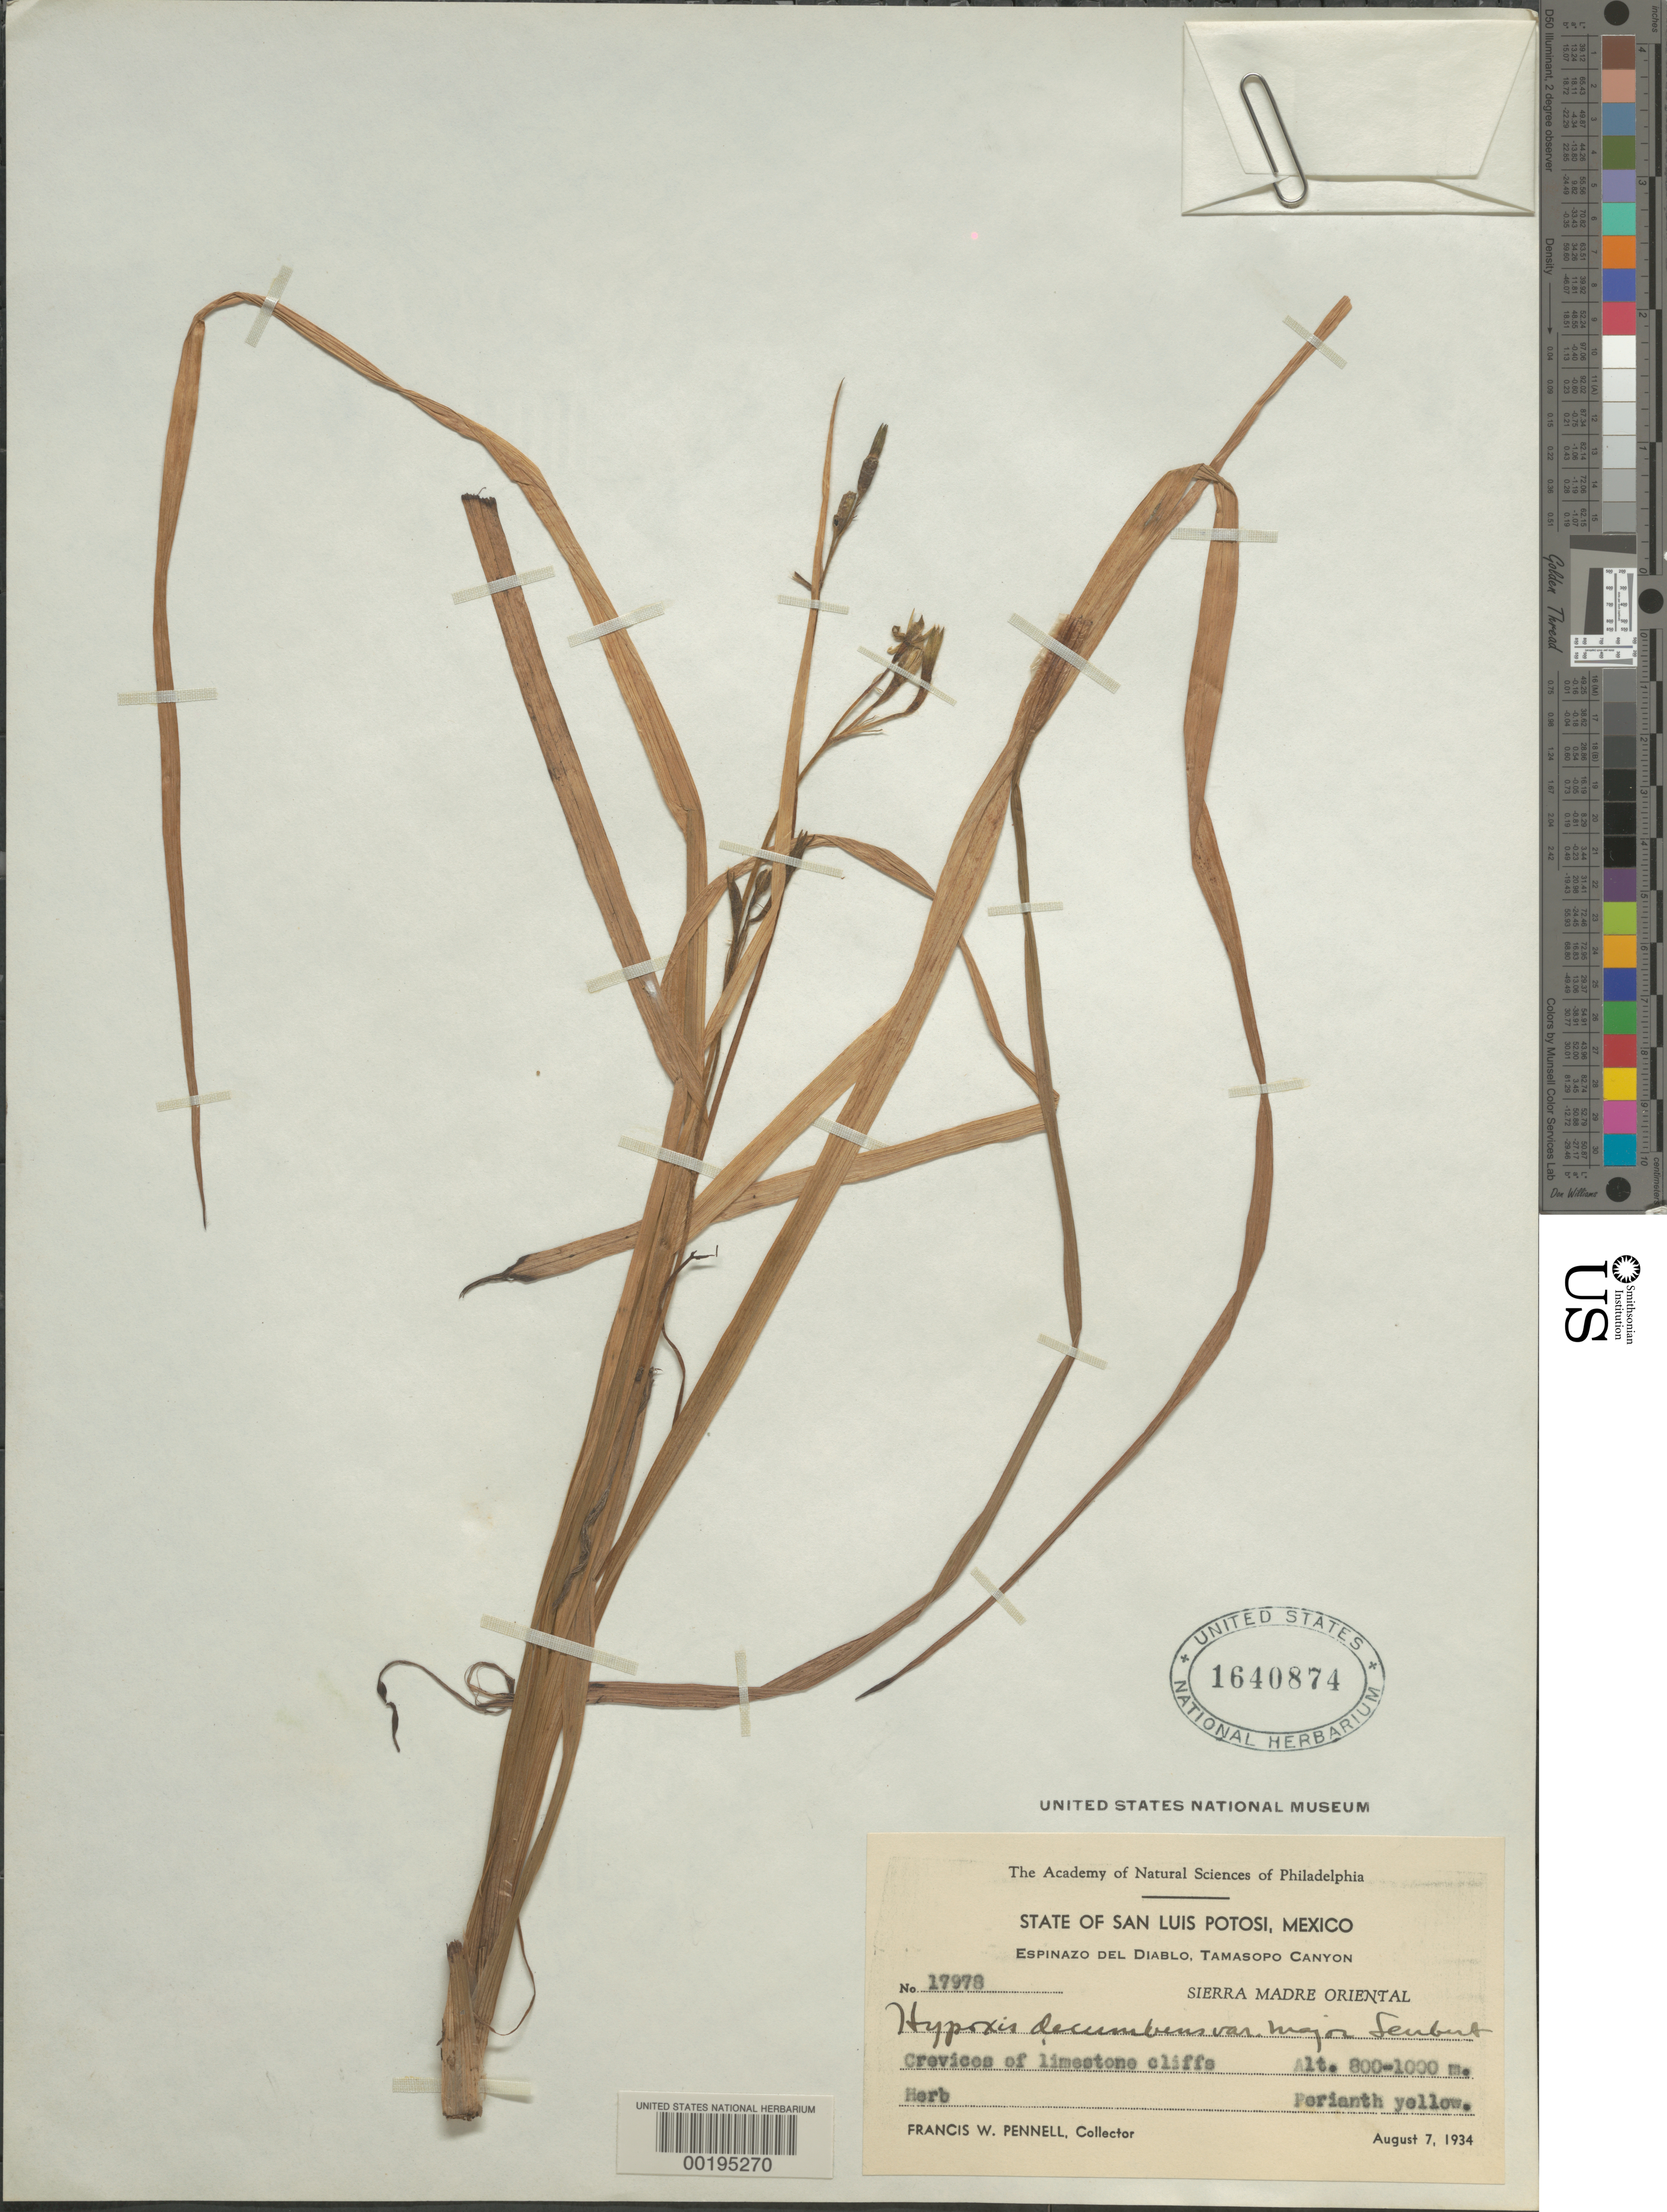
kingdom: Plantae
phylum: Tracheophyta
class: Liliopsida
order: Asparagales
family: Hypoxidaceae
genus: Hypoxis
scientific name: Hypoxis decumbens var. major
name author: Seub.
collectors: F. W. Pennell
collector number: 17978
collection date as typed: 07 Aug 1934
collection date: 1934-08-07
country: Mexico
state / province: San Luis Potosí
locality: Espinazo del diablo, Tamasopo Canyon, Sierra Madre oriental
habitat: Crevices of limestone cliffs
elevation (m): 800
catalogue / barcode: US 1640874